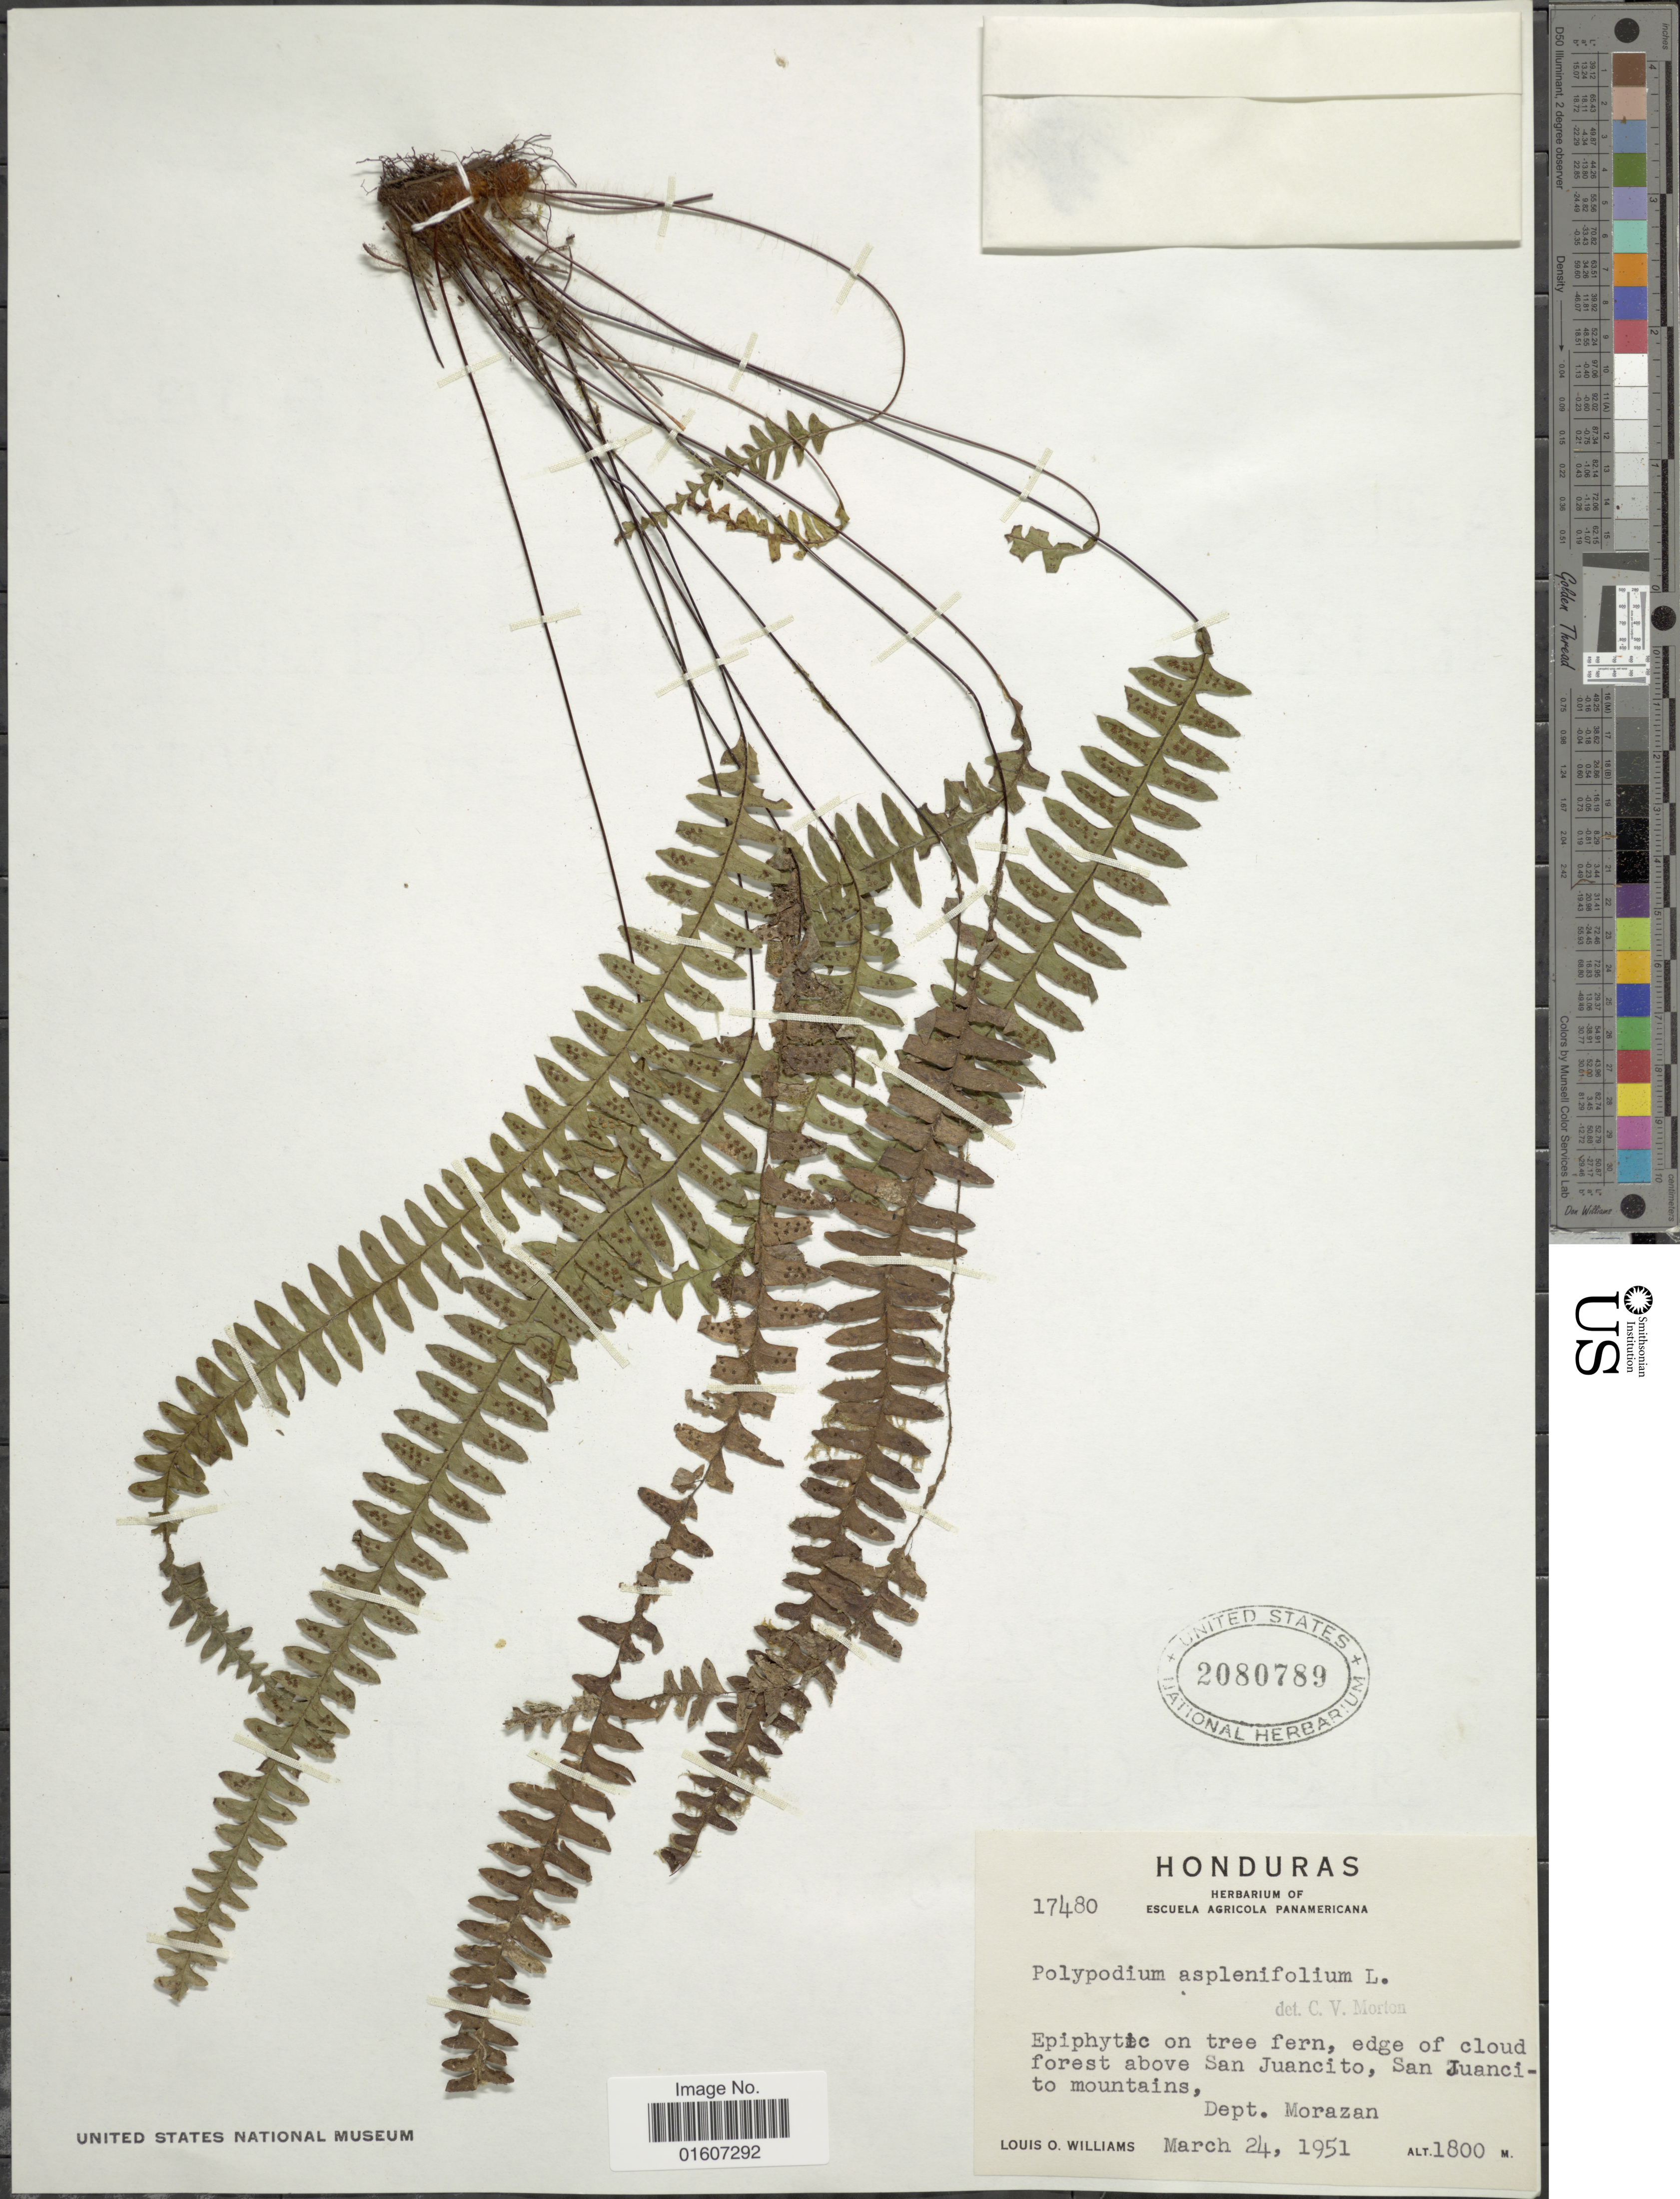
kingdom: Plantae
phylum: Tracheophyta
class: Polypodiopsida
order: Polypodiales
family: Polypodiaceae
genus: Terpsichore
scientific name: Terpsichore asplenifolia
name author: (L.) A.R. Sm.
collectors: L. O. Williams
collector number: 17480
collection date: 1951-03-24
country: Honduras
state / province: Fco. Morazán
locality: Edge of cloud forest above San Juancito, San Juancito mountains, Dept. Morazan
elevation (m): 1800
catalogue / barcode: US 2080789